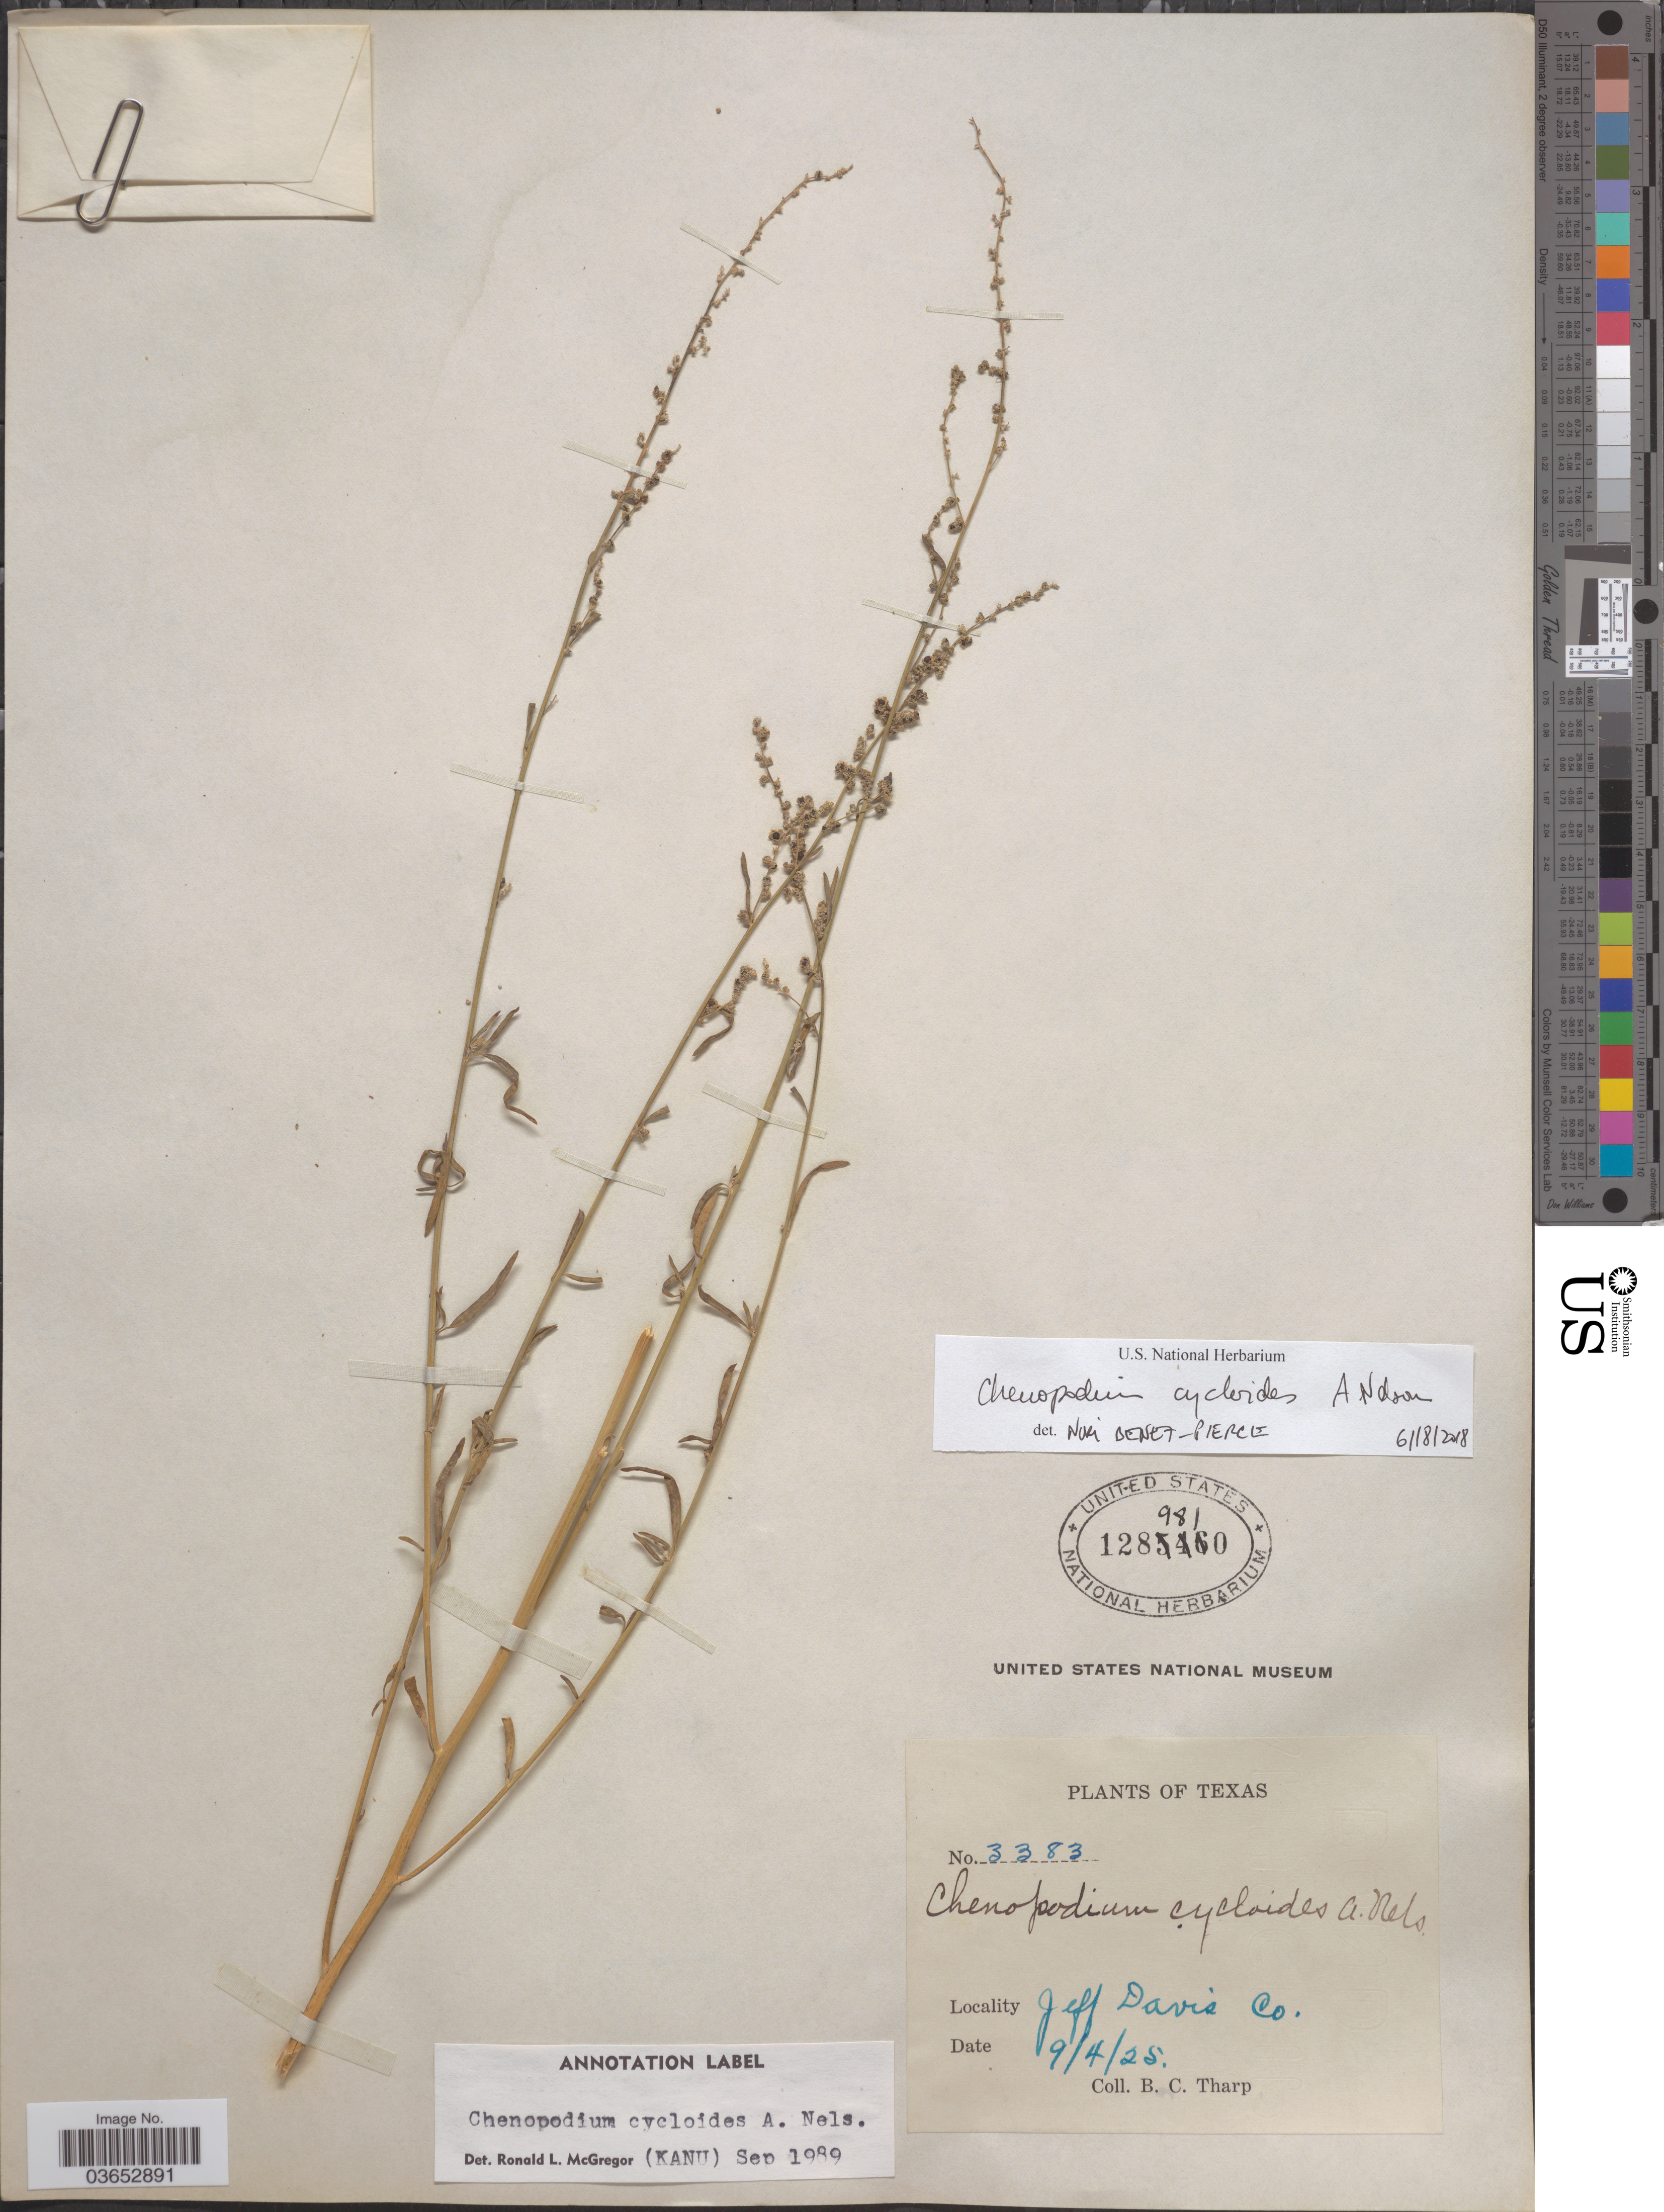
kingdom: Plantae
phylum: Tracheophyta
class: Magnoliopsida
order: Caryophyllales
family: Amaranthaceae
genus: Chenopodium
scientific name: Chenopodium cycloides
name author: A. Nelson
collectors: B. C. Tharp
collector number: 3383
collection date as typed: Transcribed d/m/y: 4/9/25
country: United States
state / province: Texas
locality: Jeff Davis Co.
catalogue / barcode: US 1289810